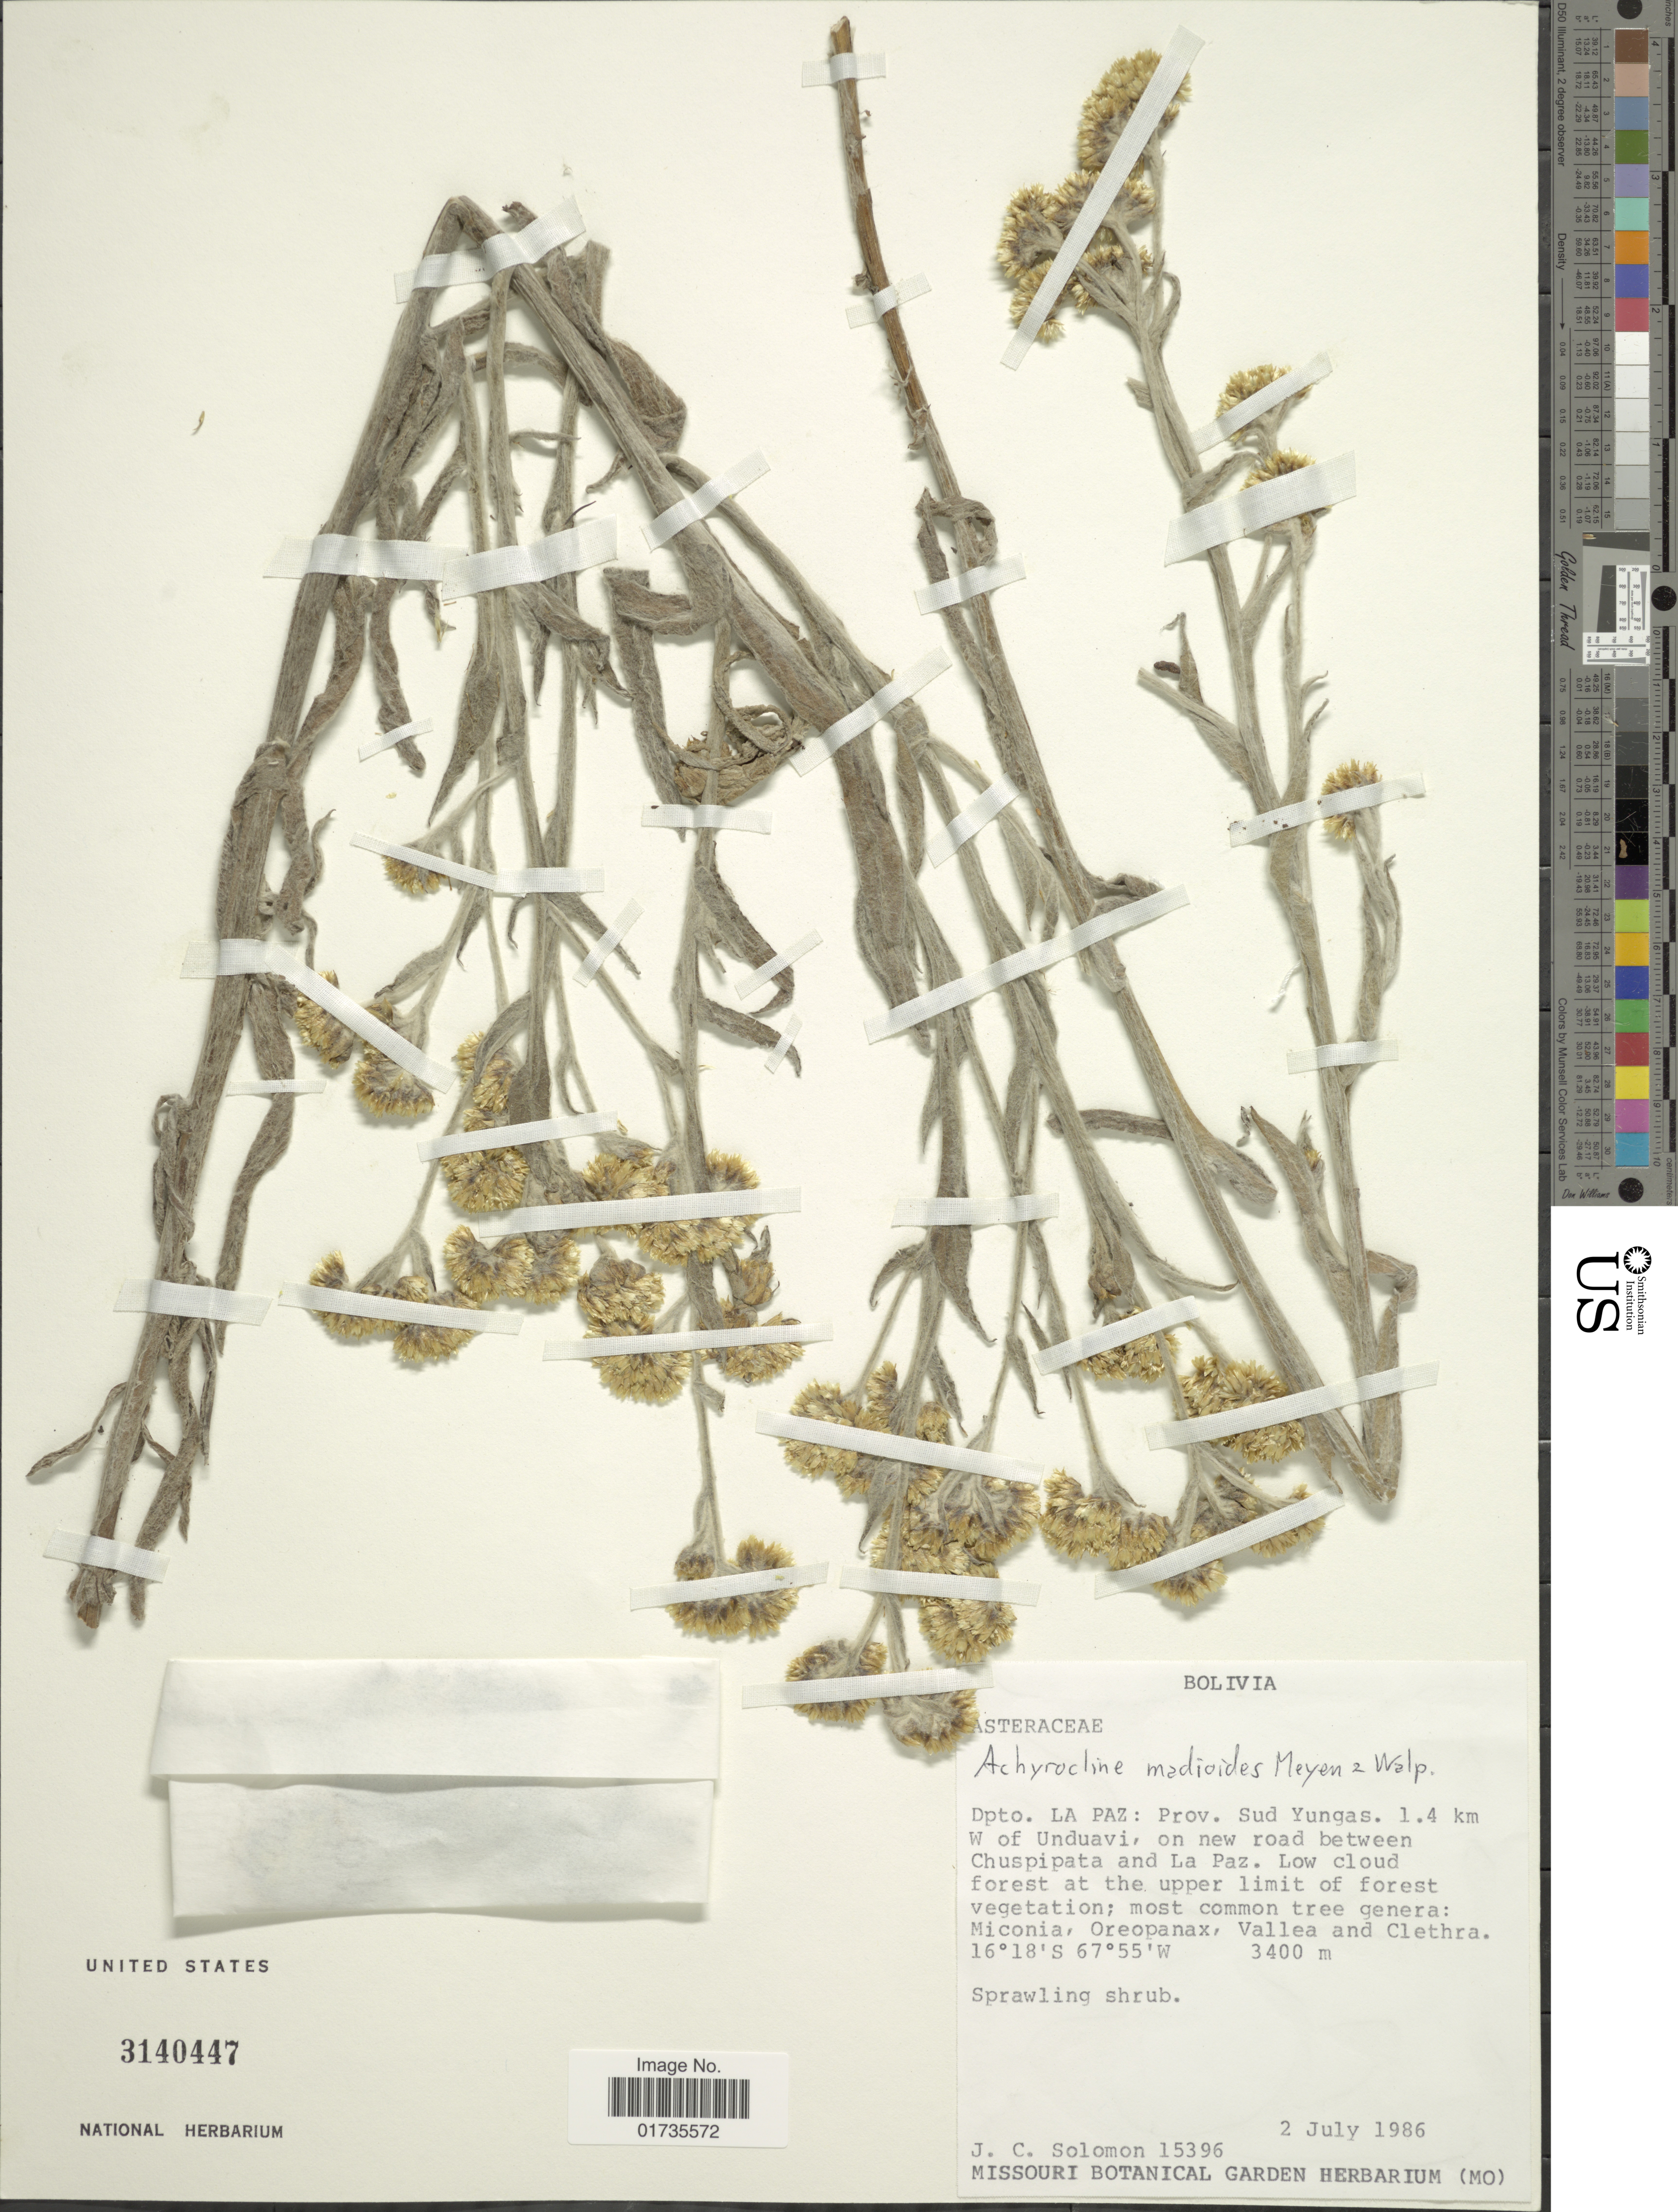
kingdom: Plantae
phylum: Tracheophyta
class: Magnoliopsida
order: Asterales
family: Asteraceae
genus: Achyrocline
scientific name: Achyrocline madioides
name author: (Kunth) Meyen & Walp.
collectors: J. C. Solomon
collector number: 15396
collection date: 1986-07-02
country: Bolivia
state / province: La Paz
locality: Bolivia. Dpto. La Paz: Prov. Sud yungas. 1.4 km W of Unduavi, on new road between Chuspipata and La Paz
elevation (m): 3400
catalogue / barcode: US 3140447